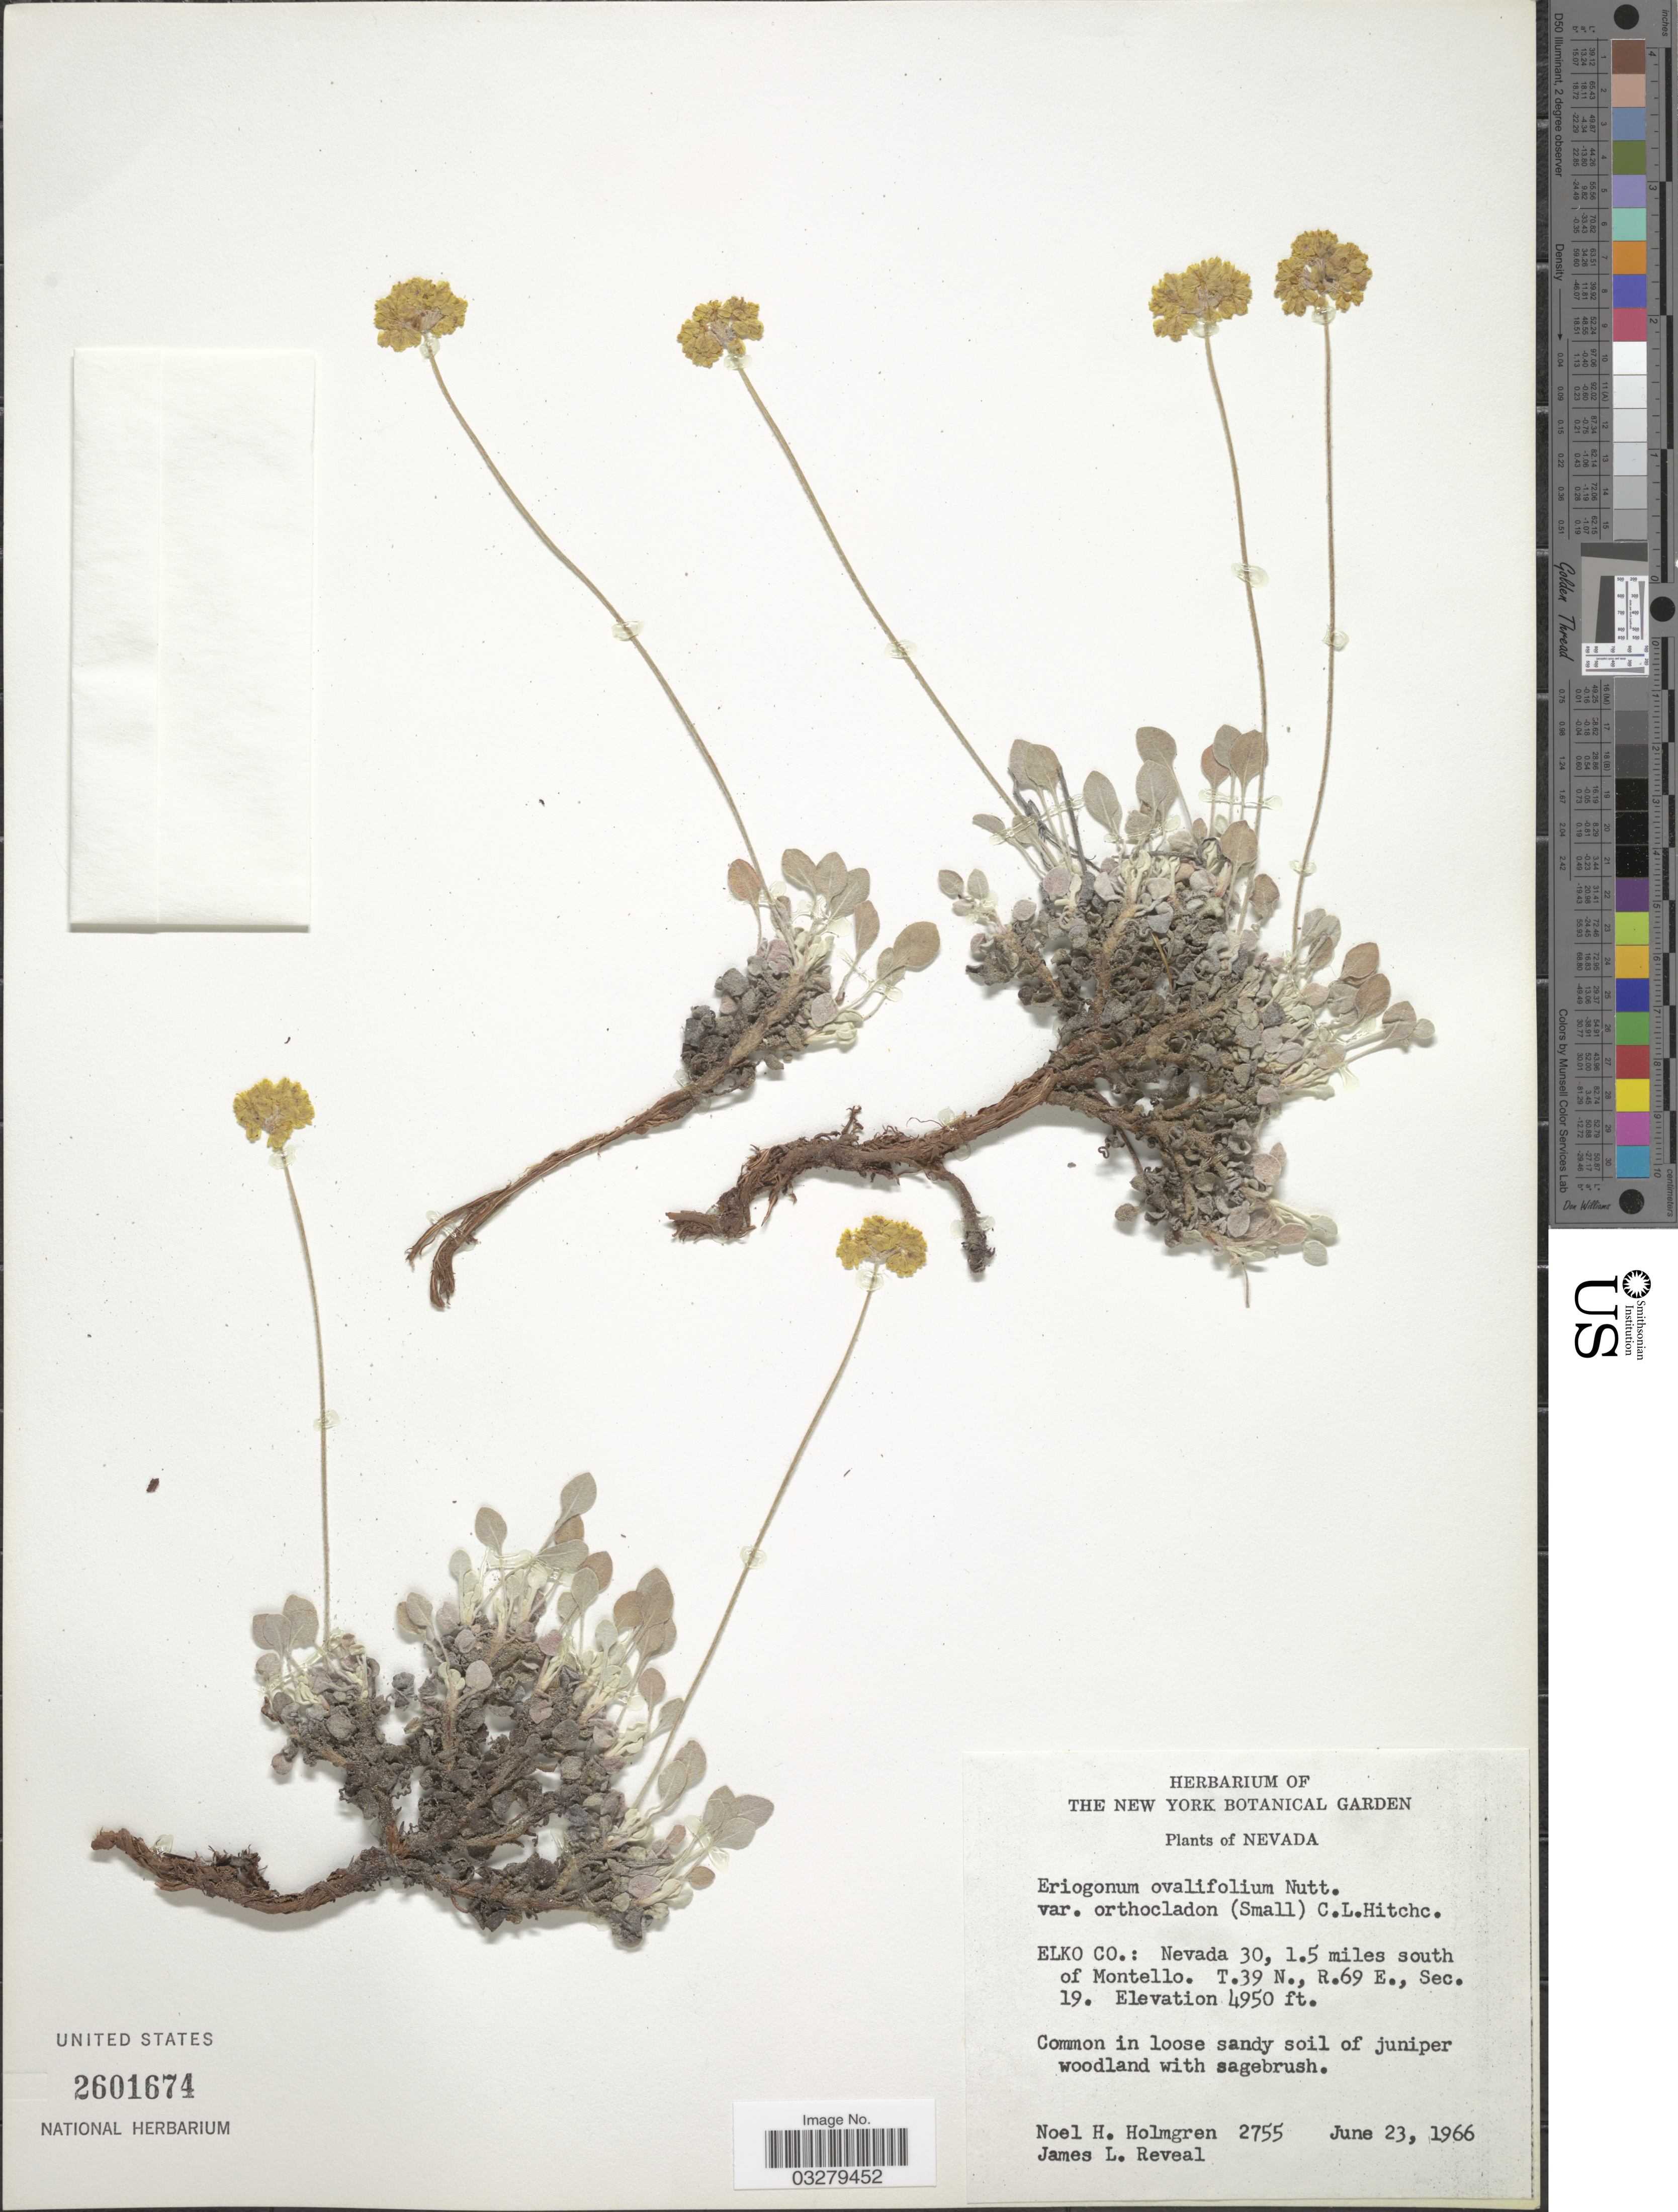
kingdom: Plantae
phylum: Tracheophyta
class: Magnoliopsida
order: Caryophyllales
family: Polygonaceae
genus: Eriogonum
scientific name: Eriogonum ovalifolium var. orthocaulon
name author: (Small) C.L. Hitchc.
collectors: N. H. Holmgren & J. L. Reveal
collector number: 2755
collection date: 1966-06-23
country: United States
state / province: Nevada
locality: Elko Co.: Nevada 30, 1.5 miles south of Montello. T.39 N, R.69 E, Sec.19.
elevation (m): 1509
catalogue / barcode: US 2601674